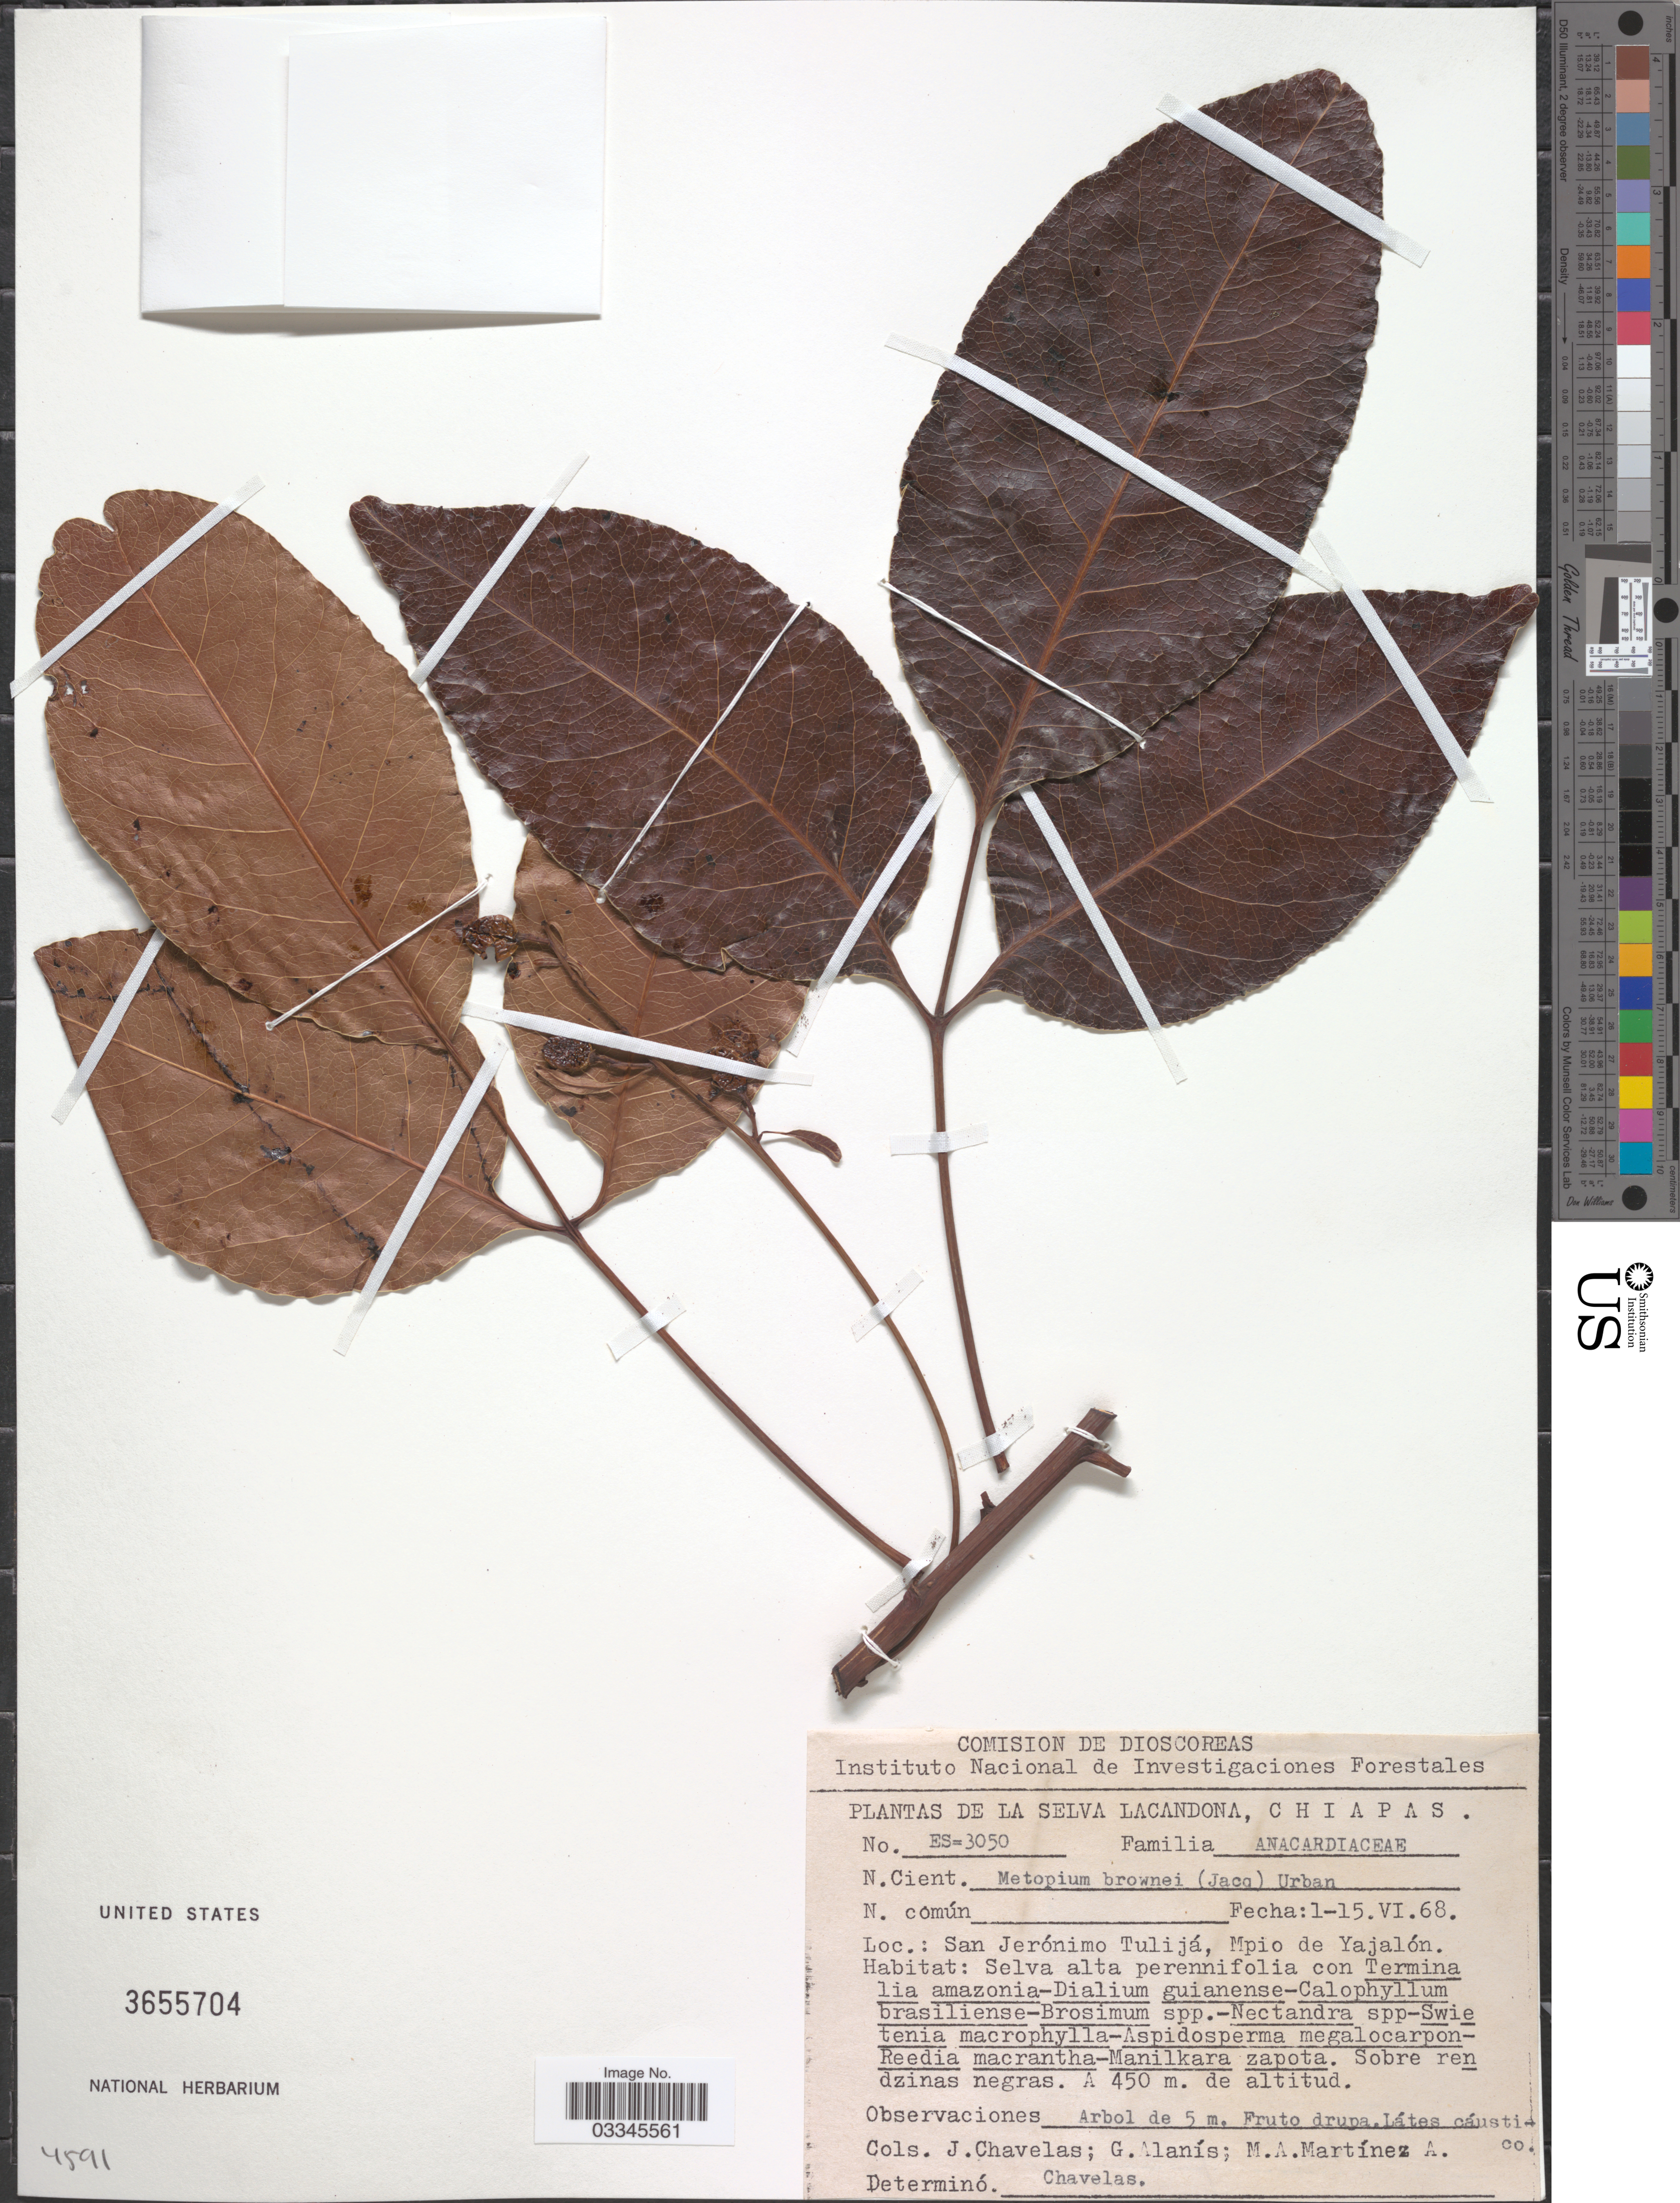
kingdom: Plantae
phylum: Tracheophyta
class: Magnoliopsida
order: Sapindales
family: Anacardiaceae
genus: Metopium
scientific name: Metopium brownei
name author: (Jacq.) Urb.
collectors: Chavelas, J., G. Alanis & M. A. Martínez Alfaro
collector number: ES=3050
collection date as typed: Transcribed d/m/y: 15/6/68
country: Mexico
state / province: Chiapas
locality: De La Selva Lacandona. San Jerónimo Tulijá, Mpio. de Yajalón.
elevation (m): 450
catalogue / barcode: US 3655704